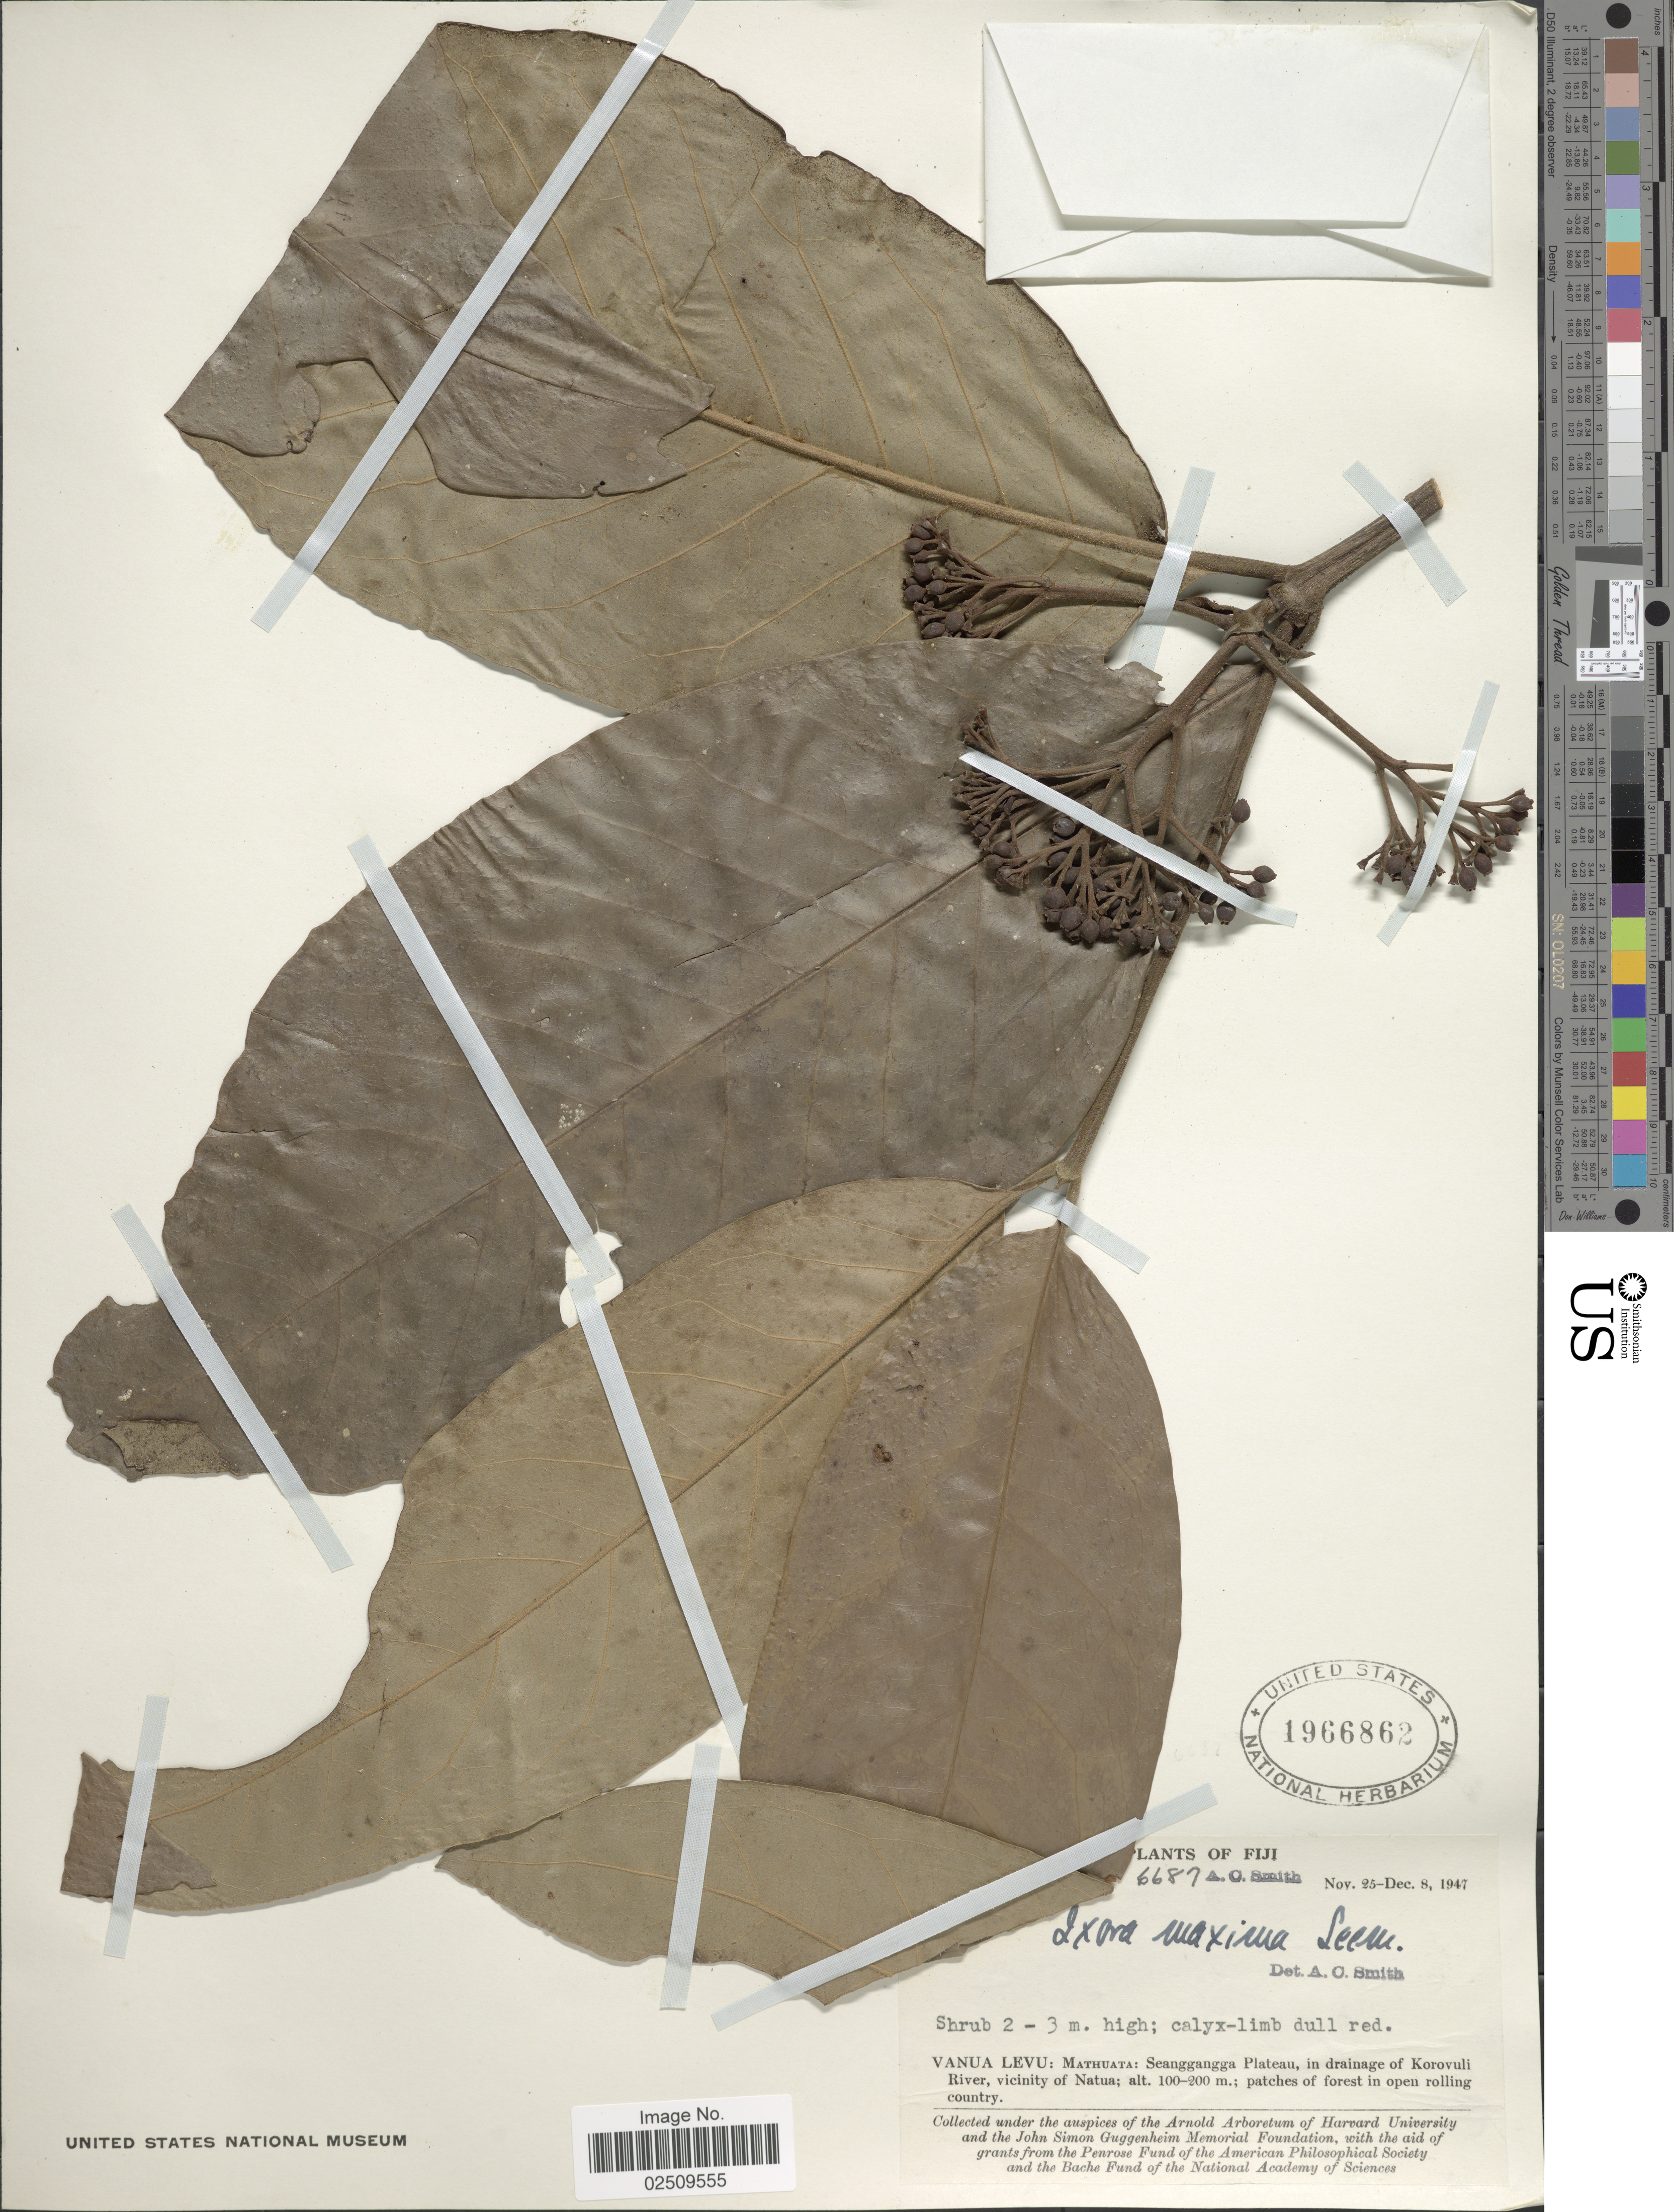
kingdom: Plantae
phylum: Tracheophyta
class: Magnoliopsida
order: Gentianales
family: Rubiaceae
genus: Ixora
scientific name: Ixora maxima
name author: Seem.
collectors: A. C. Smith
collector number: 6687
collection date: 1947-11-25/1947-12-08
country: Fiji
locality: Vanua Levu: Mathuata: Seangganga Plateau, in drainage of Korovuli River, vicinity of Natua; patches of forest in open rolling country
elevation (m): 100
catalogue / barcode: US 1966862